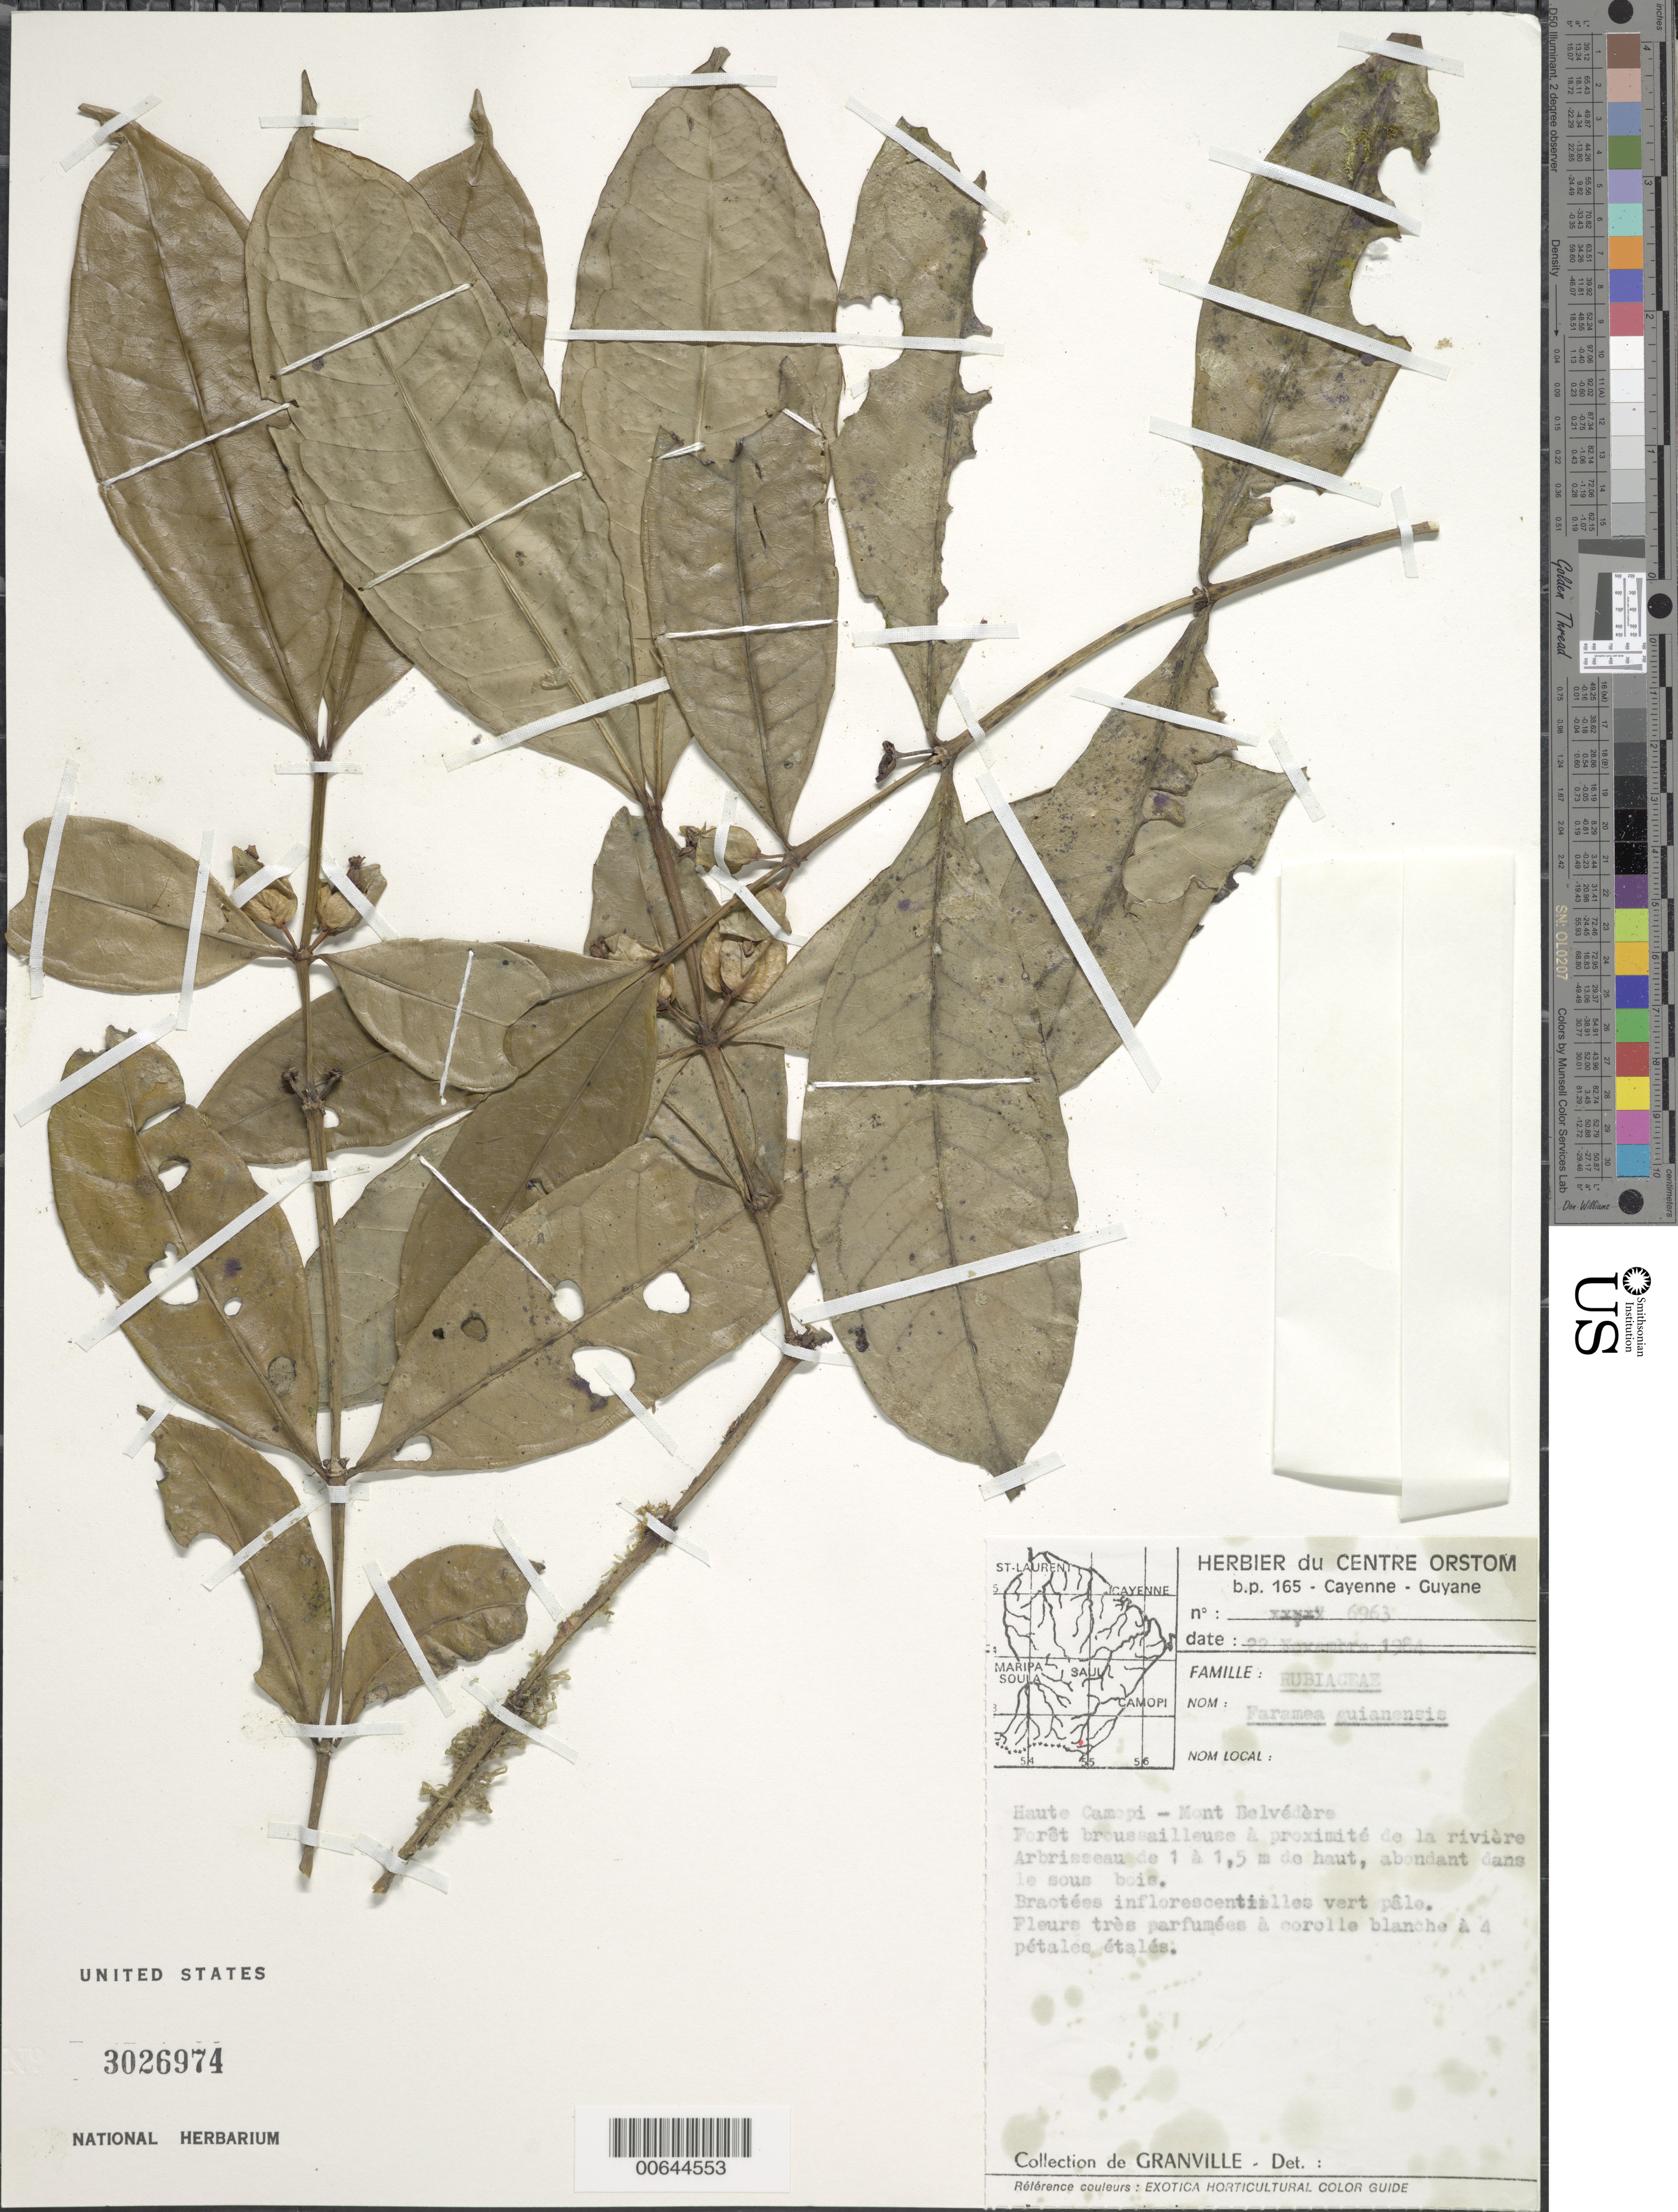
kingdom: Plantae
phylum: Tracheophyta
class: Magnoliopsida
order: Gentianales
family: Rubiaceae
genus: Faramea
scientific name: Faramea guianensis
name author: (Aubl.) Bremek.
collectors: J.-J. de Granville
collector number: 6963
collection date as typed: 22-Nov-84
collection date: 1984-11-22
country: French Guiana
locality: Mont Belvédère, haute Camopi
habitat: Forêt broussailleuse a proximite de la riviere; dans le sous bois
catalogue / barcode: US 3026974